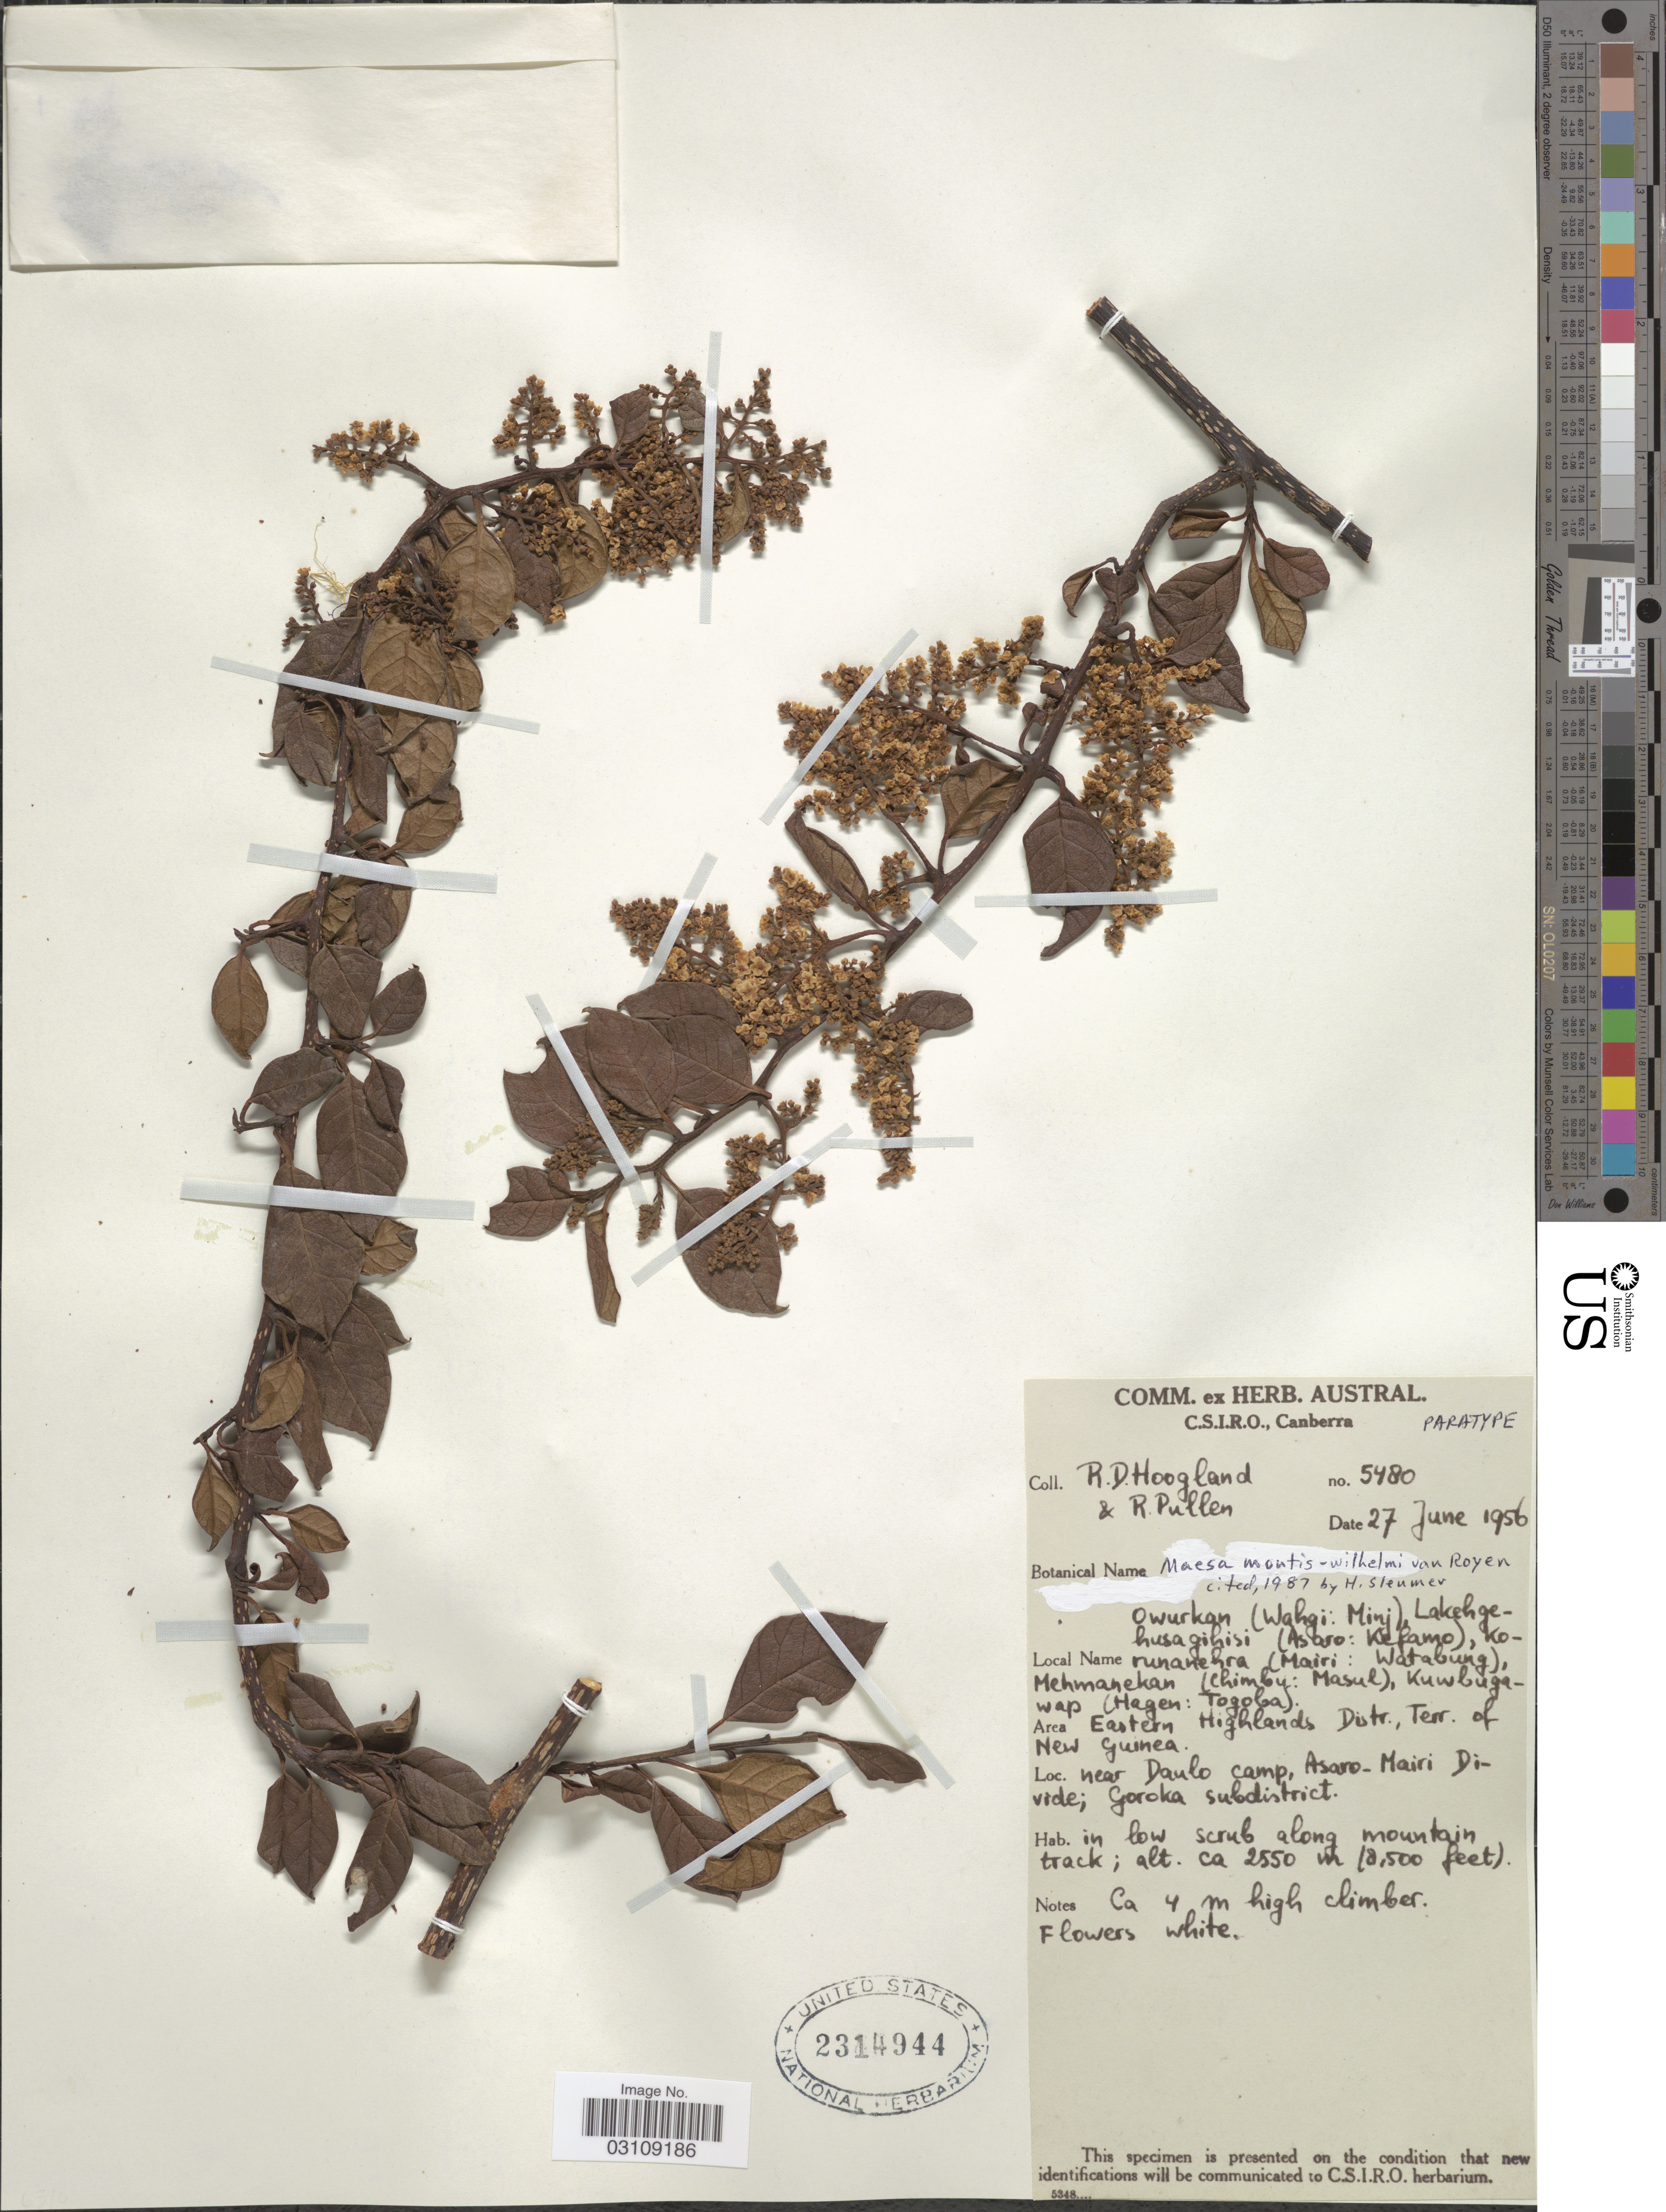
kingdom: Plantae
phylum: Tracheophyta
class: Magnoliopsida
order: Ericales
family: Primulaceae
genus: Maesa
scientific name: Maesa montis-wilhelmi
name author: P. Royen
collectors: R. D. Hoogland & R. Pullen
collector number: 5480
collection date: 1956-06-27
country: Papua New Guinea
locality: Area Eastern Highlands Distr., Terr. of New Guinea. Near Daulo camp, Asaro-Mairi Divide; Goroka subdistrict.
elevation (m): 2550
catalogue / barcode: US 2314944